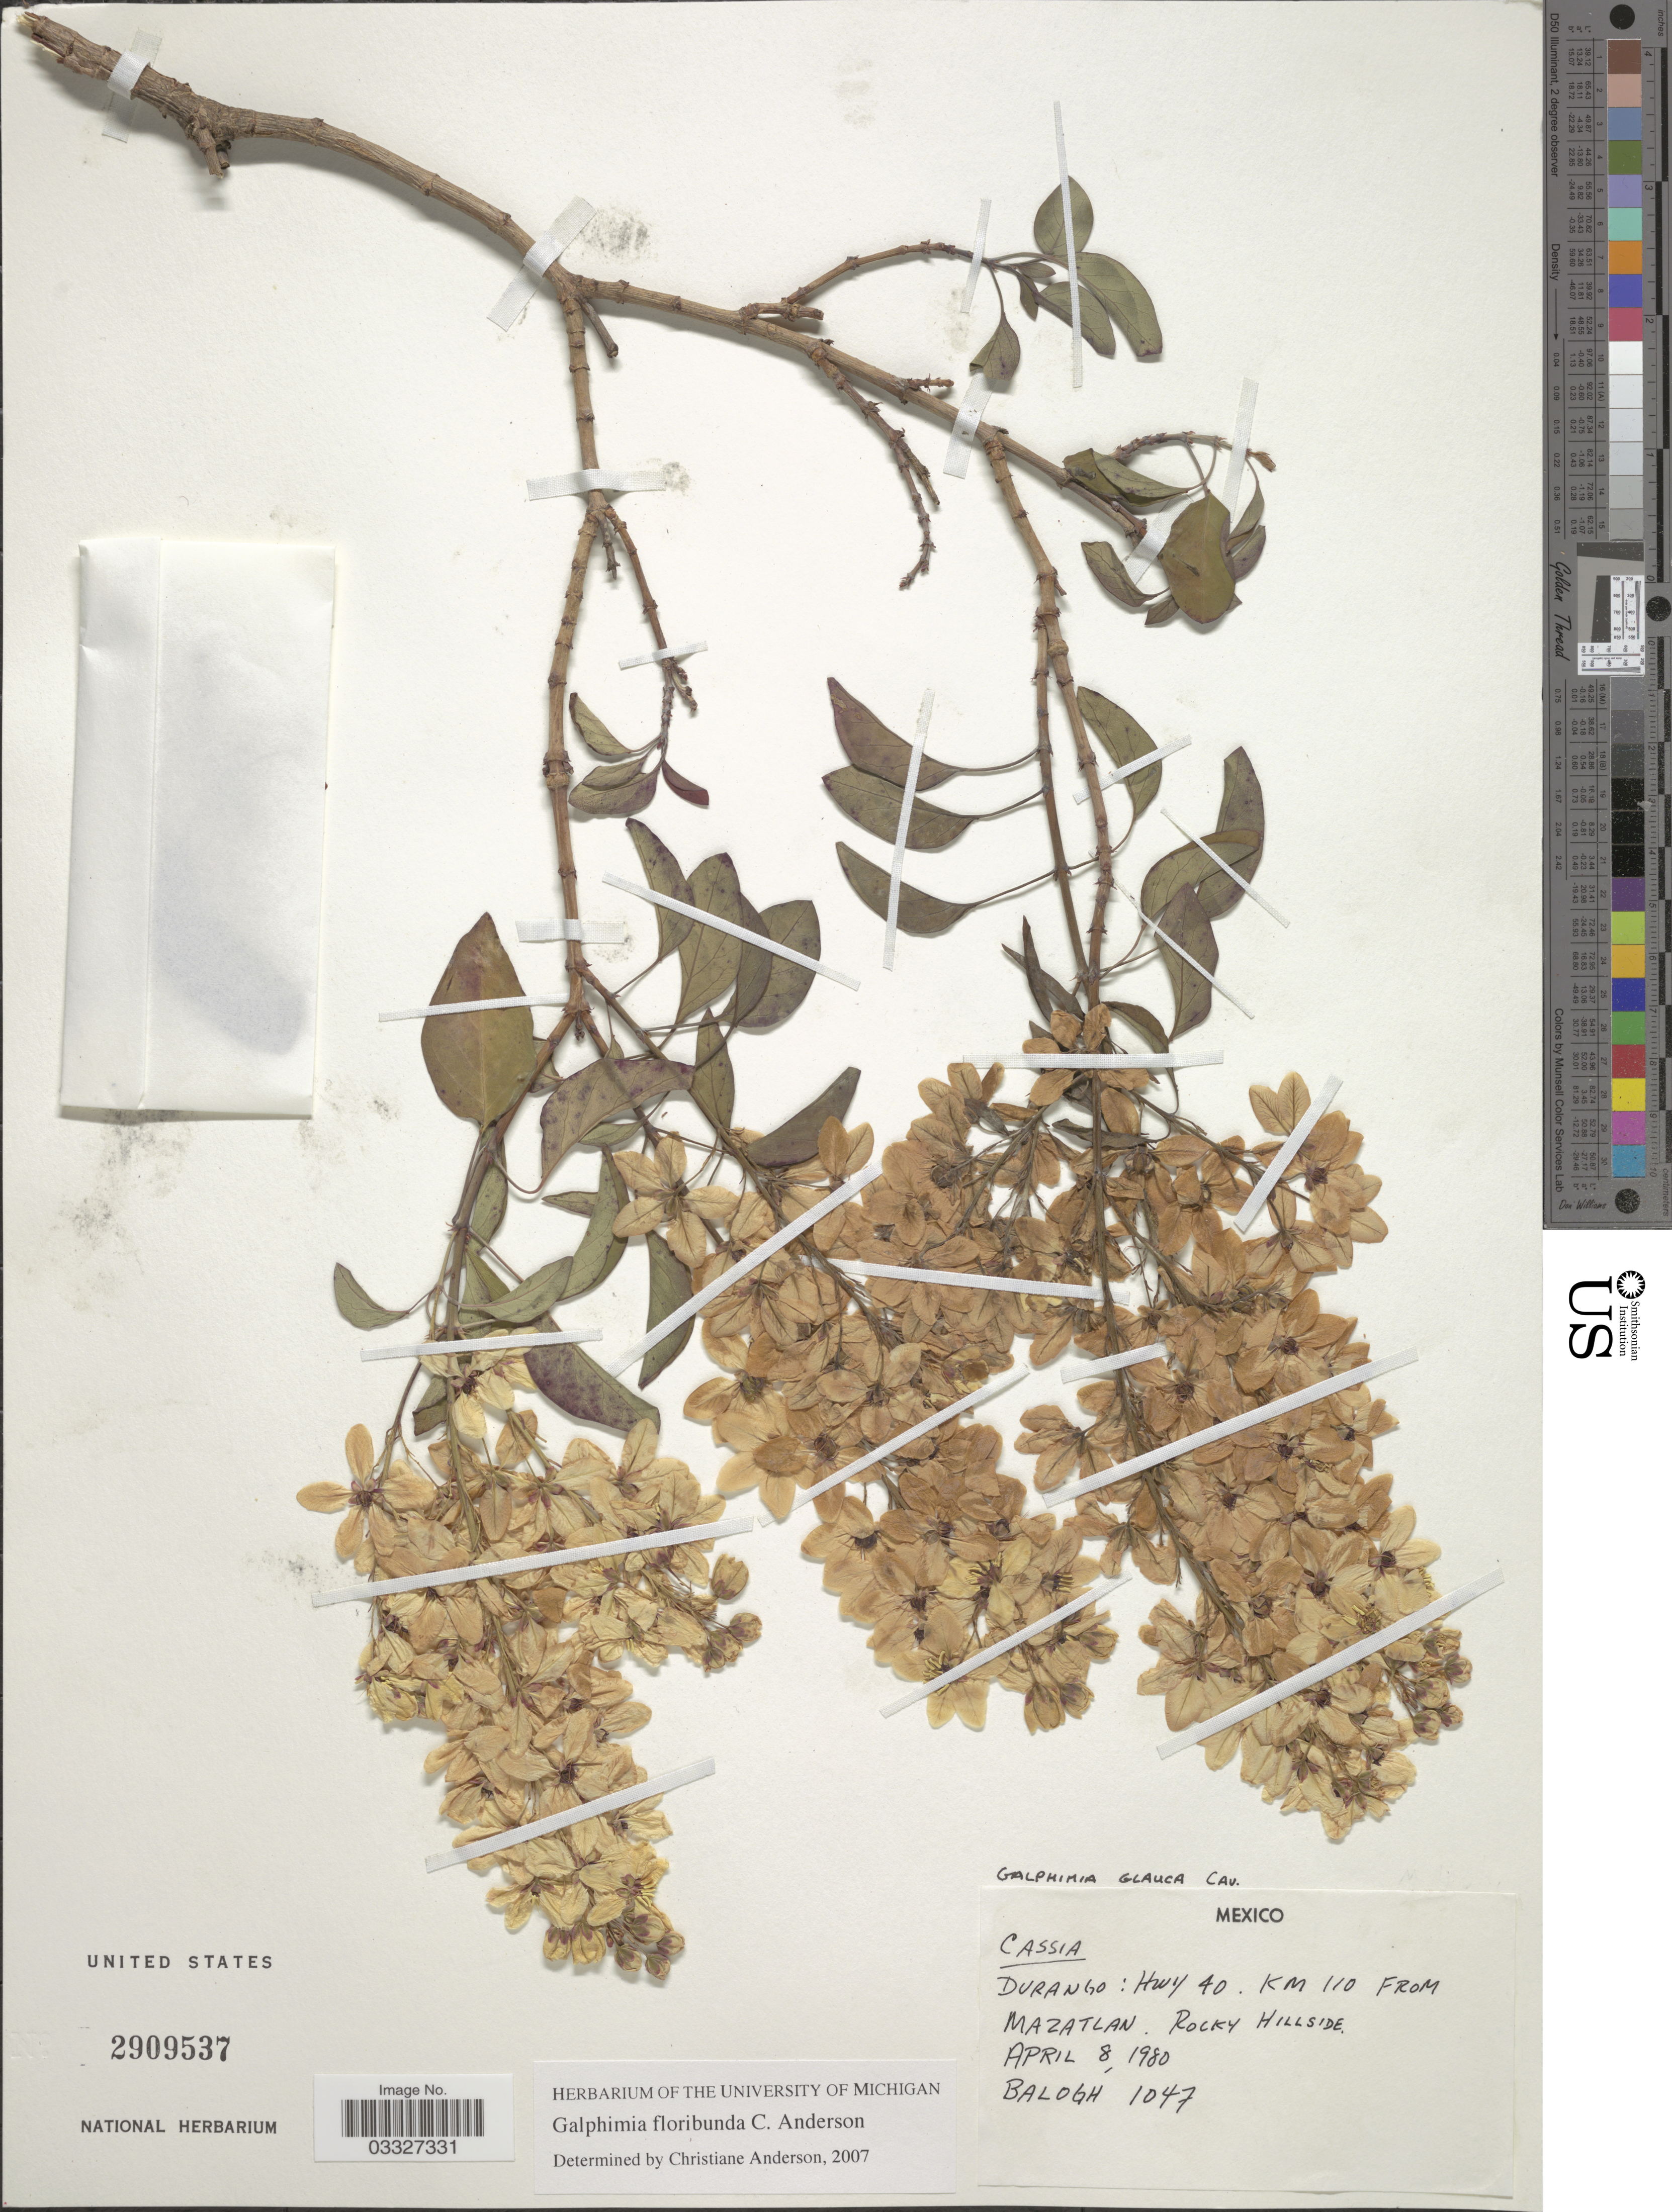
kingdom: Plantae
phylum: Tracheophyta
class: Magnoliopsida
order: Malpighiales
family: Malpighiaceae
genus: Galphimia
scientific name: Galphimia floribunda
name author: C. Anderson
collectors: -. Balogh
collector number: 1047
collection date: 1980-04-08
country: Mexico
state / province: Durango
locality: Hwy. 40. Km 110 from Mazatlan.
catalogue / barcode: US 2909537